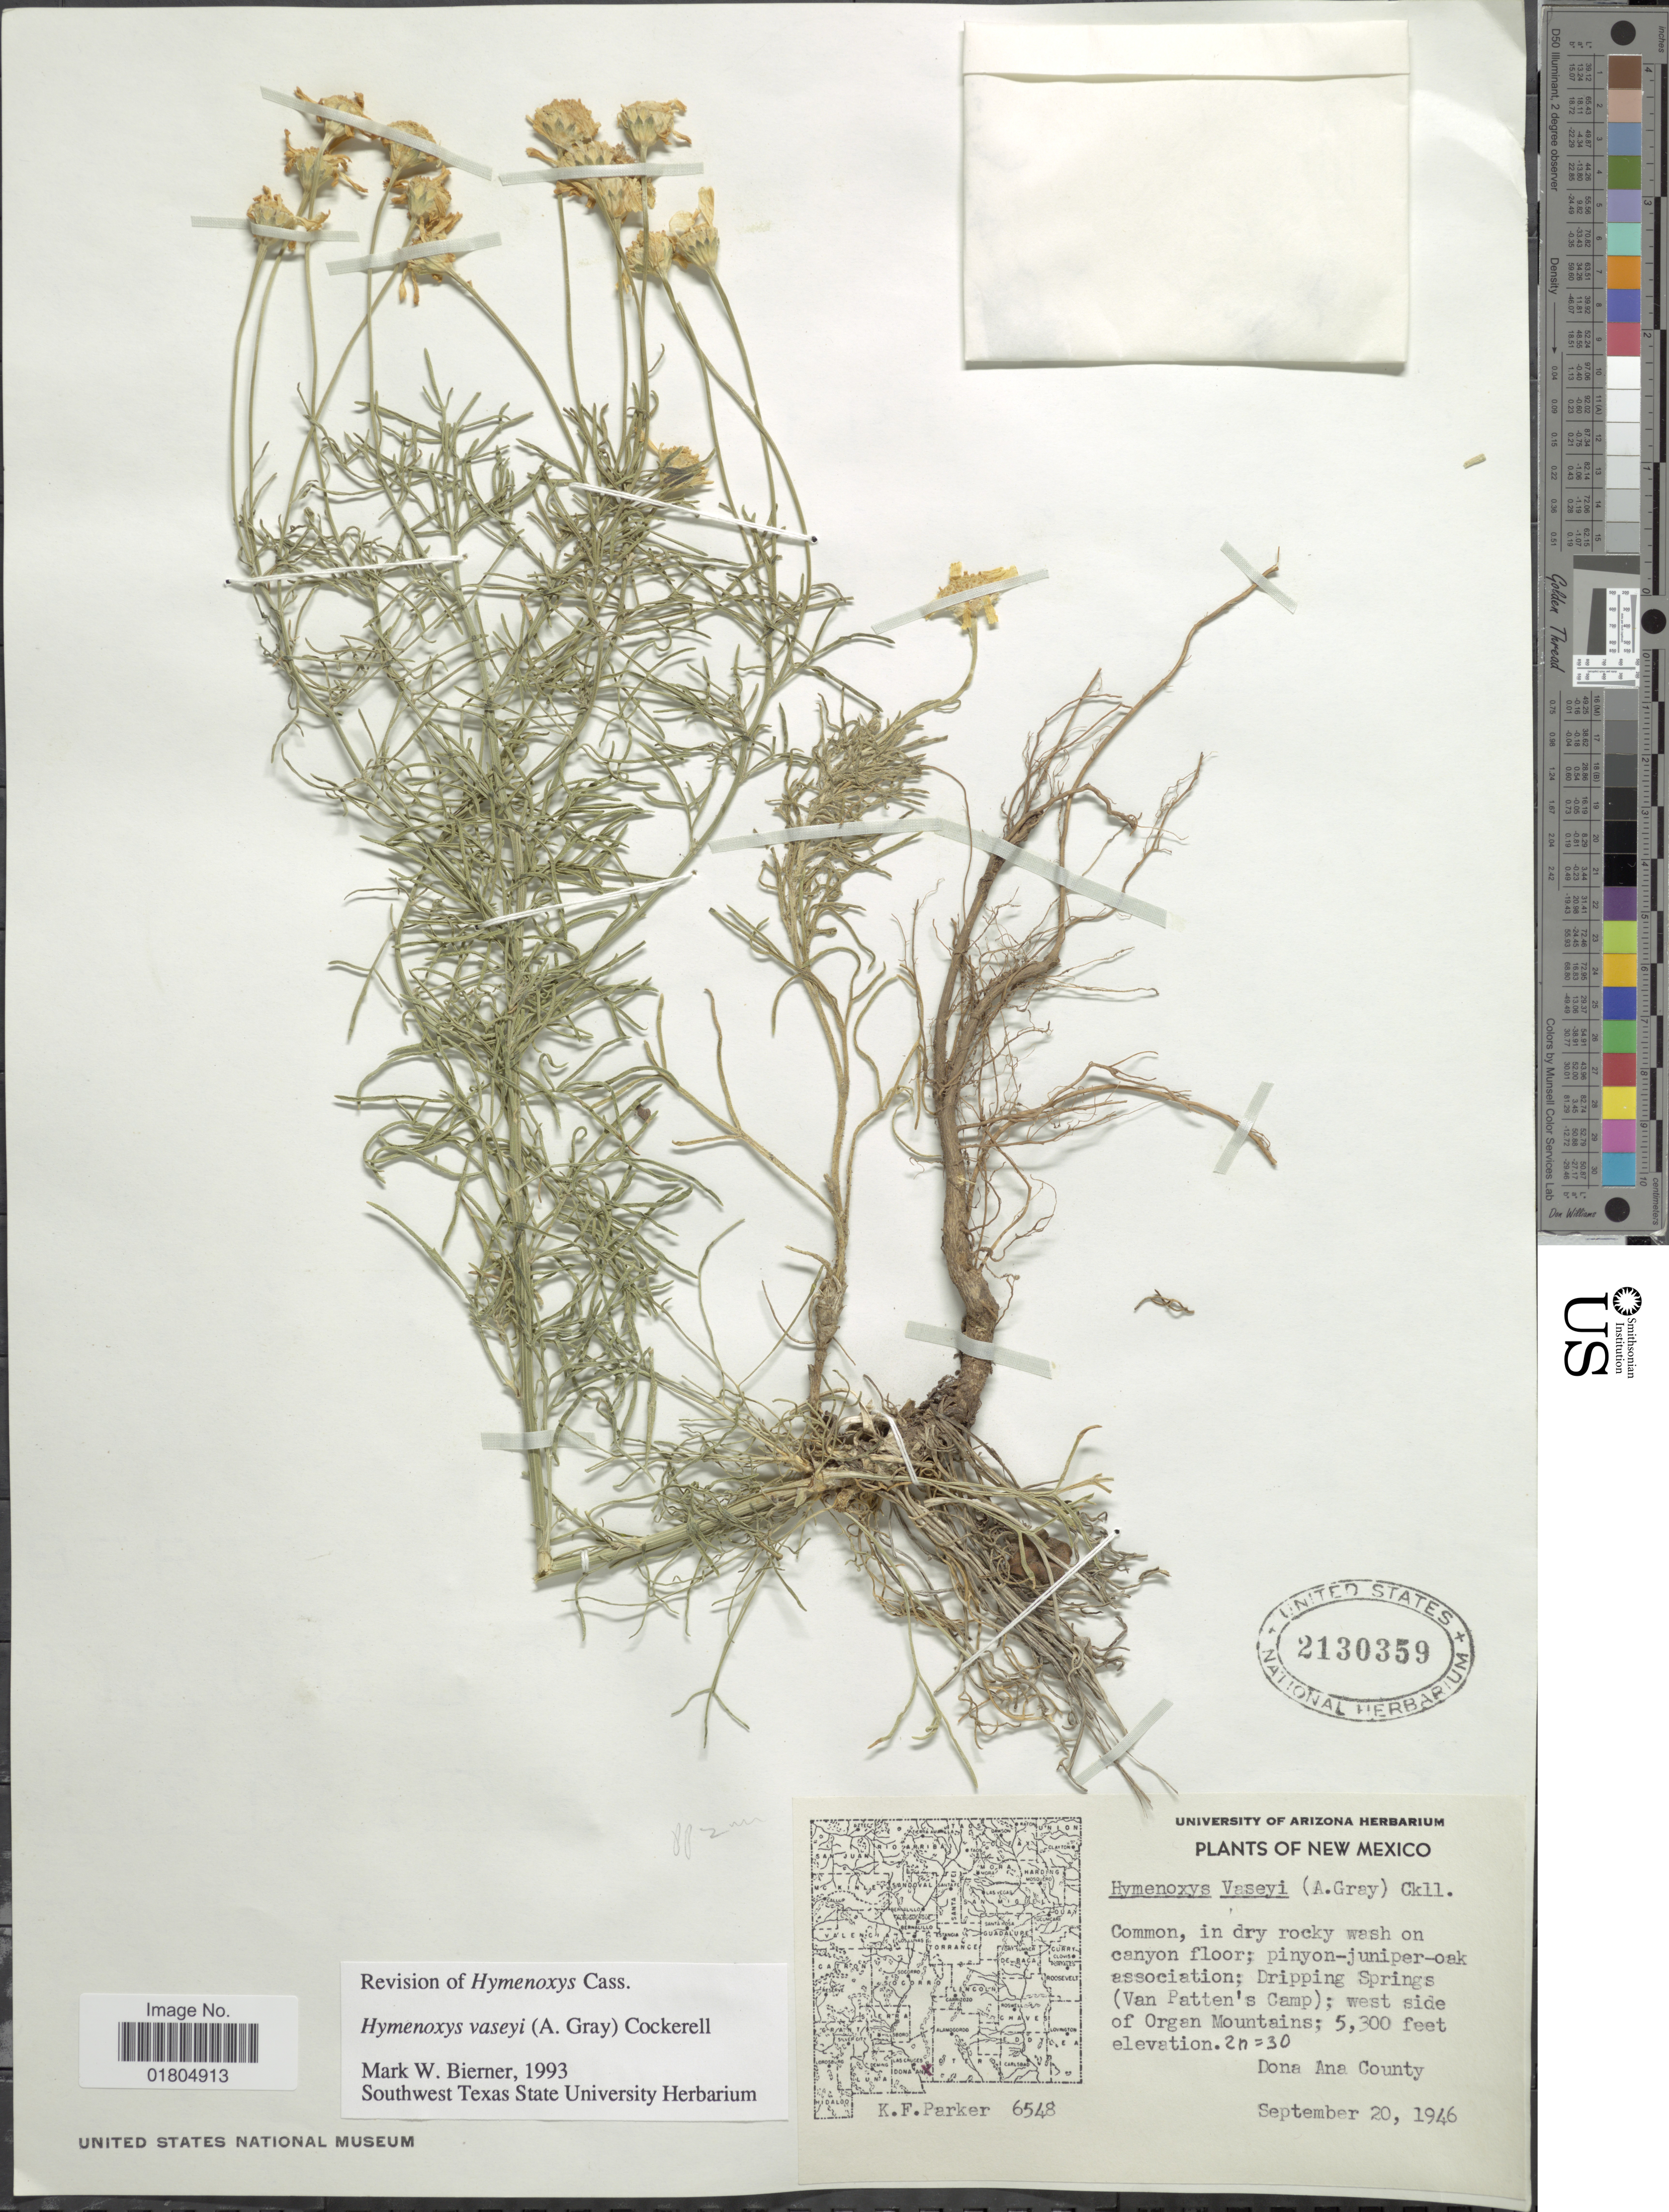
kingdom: Plantae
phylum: Tracheophyta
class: Magnoliopsida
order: Asterales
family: Asteraceae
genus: Hymenoxys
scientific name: Hymenoxys vaseyi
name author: (A. Gray) Cockerell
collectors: K. F. Parker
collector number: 6548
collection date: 1946-09-20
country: United States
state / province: New Mexico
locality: Dripping Springs (Van Patten's Camp); west side of Organ Mountains. Dona Ana County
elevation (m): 1615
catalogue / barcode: US 2130359